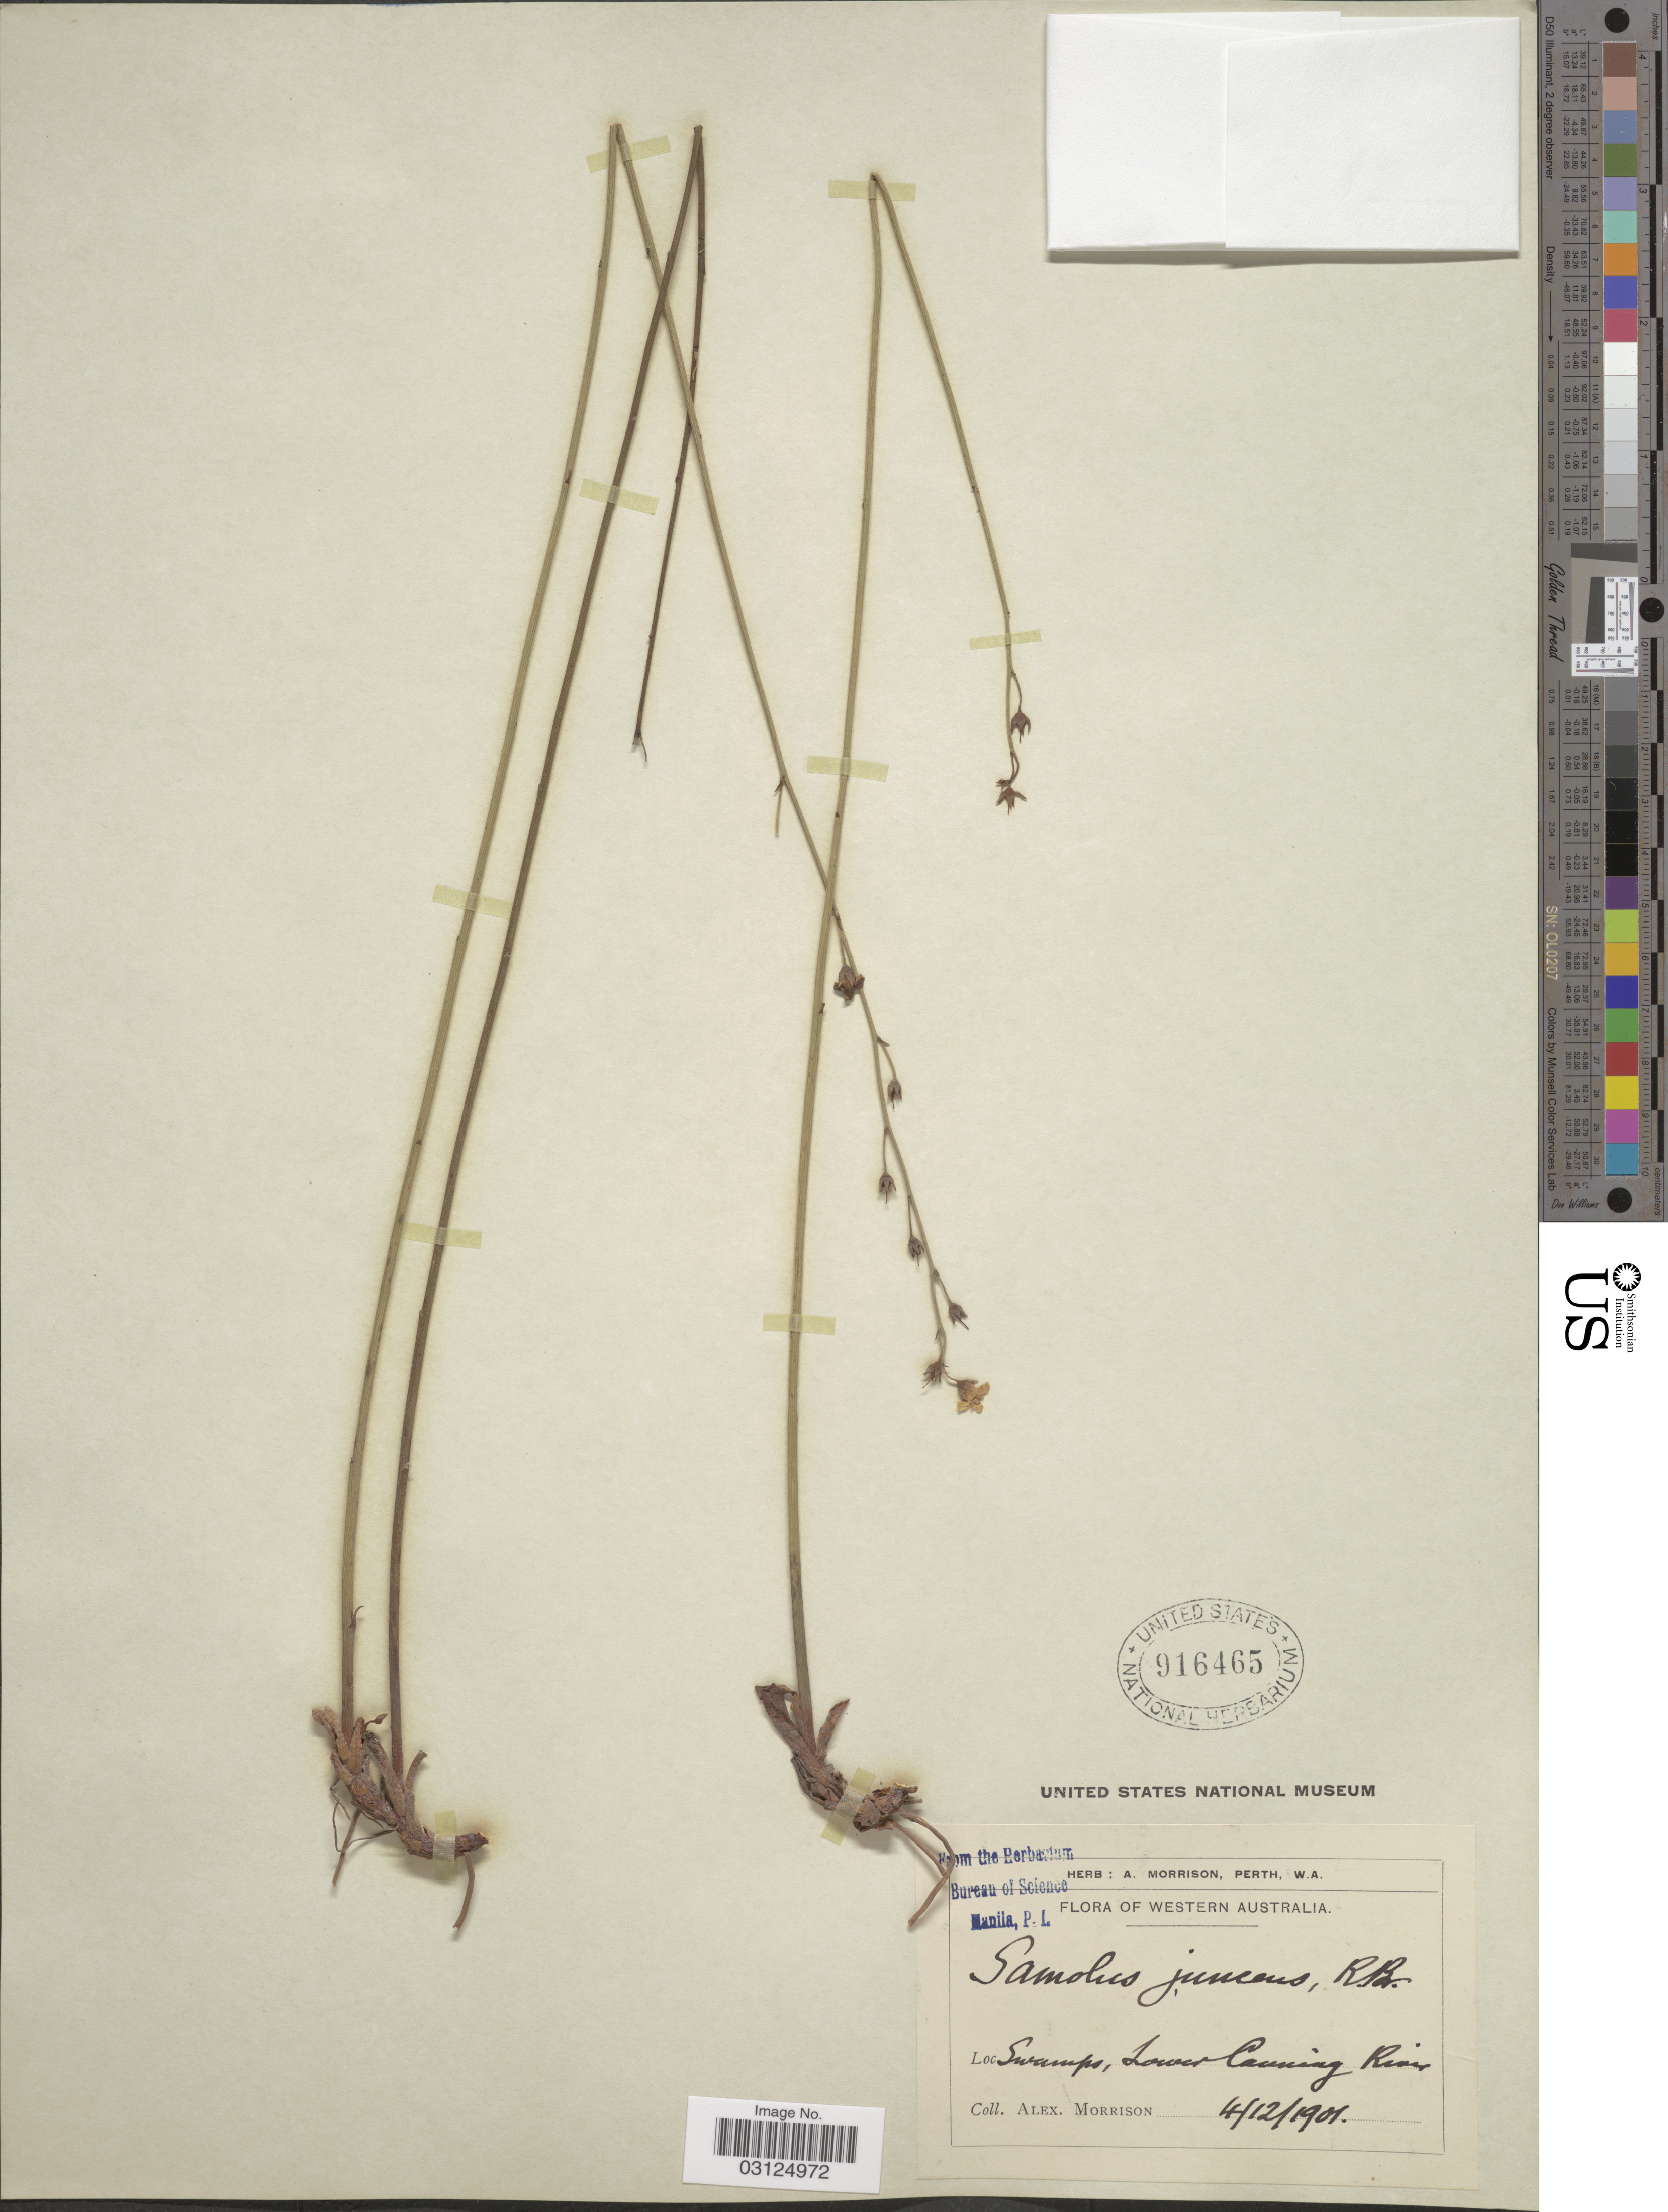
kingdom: Plantae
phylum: Tracheophyta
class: Magnoliopsida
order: Ericales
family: Primulaceae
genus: Samolus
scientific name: Samolus junceus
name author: R. Br.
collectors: A. Morrison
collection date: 1901-12-04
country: Australia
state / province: Western Australia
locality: Swamps, Lower Canning River.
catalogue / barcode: US 916465